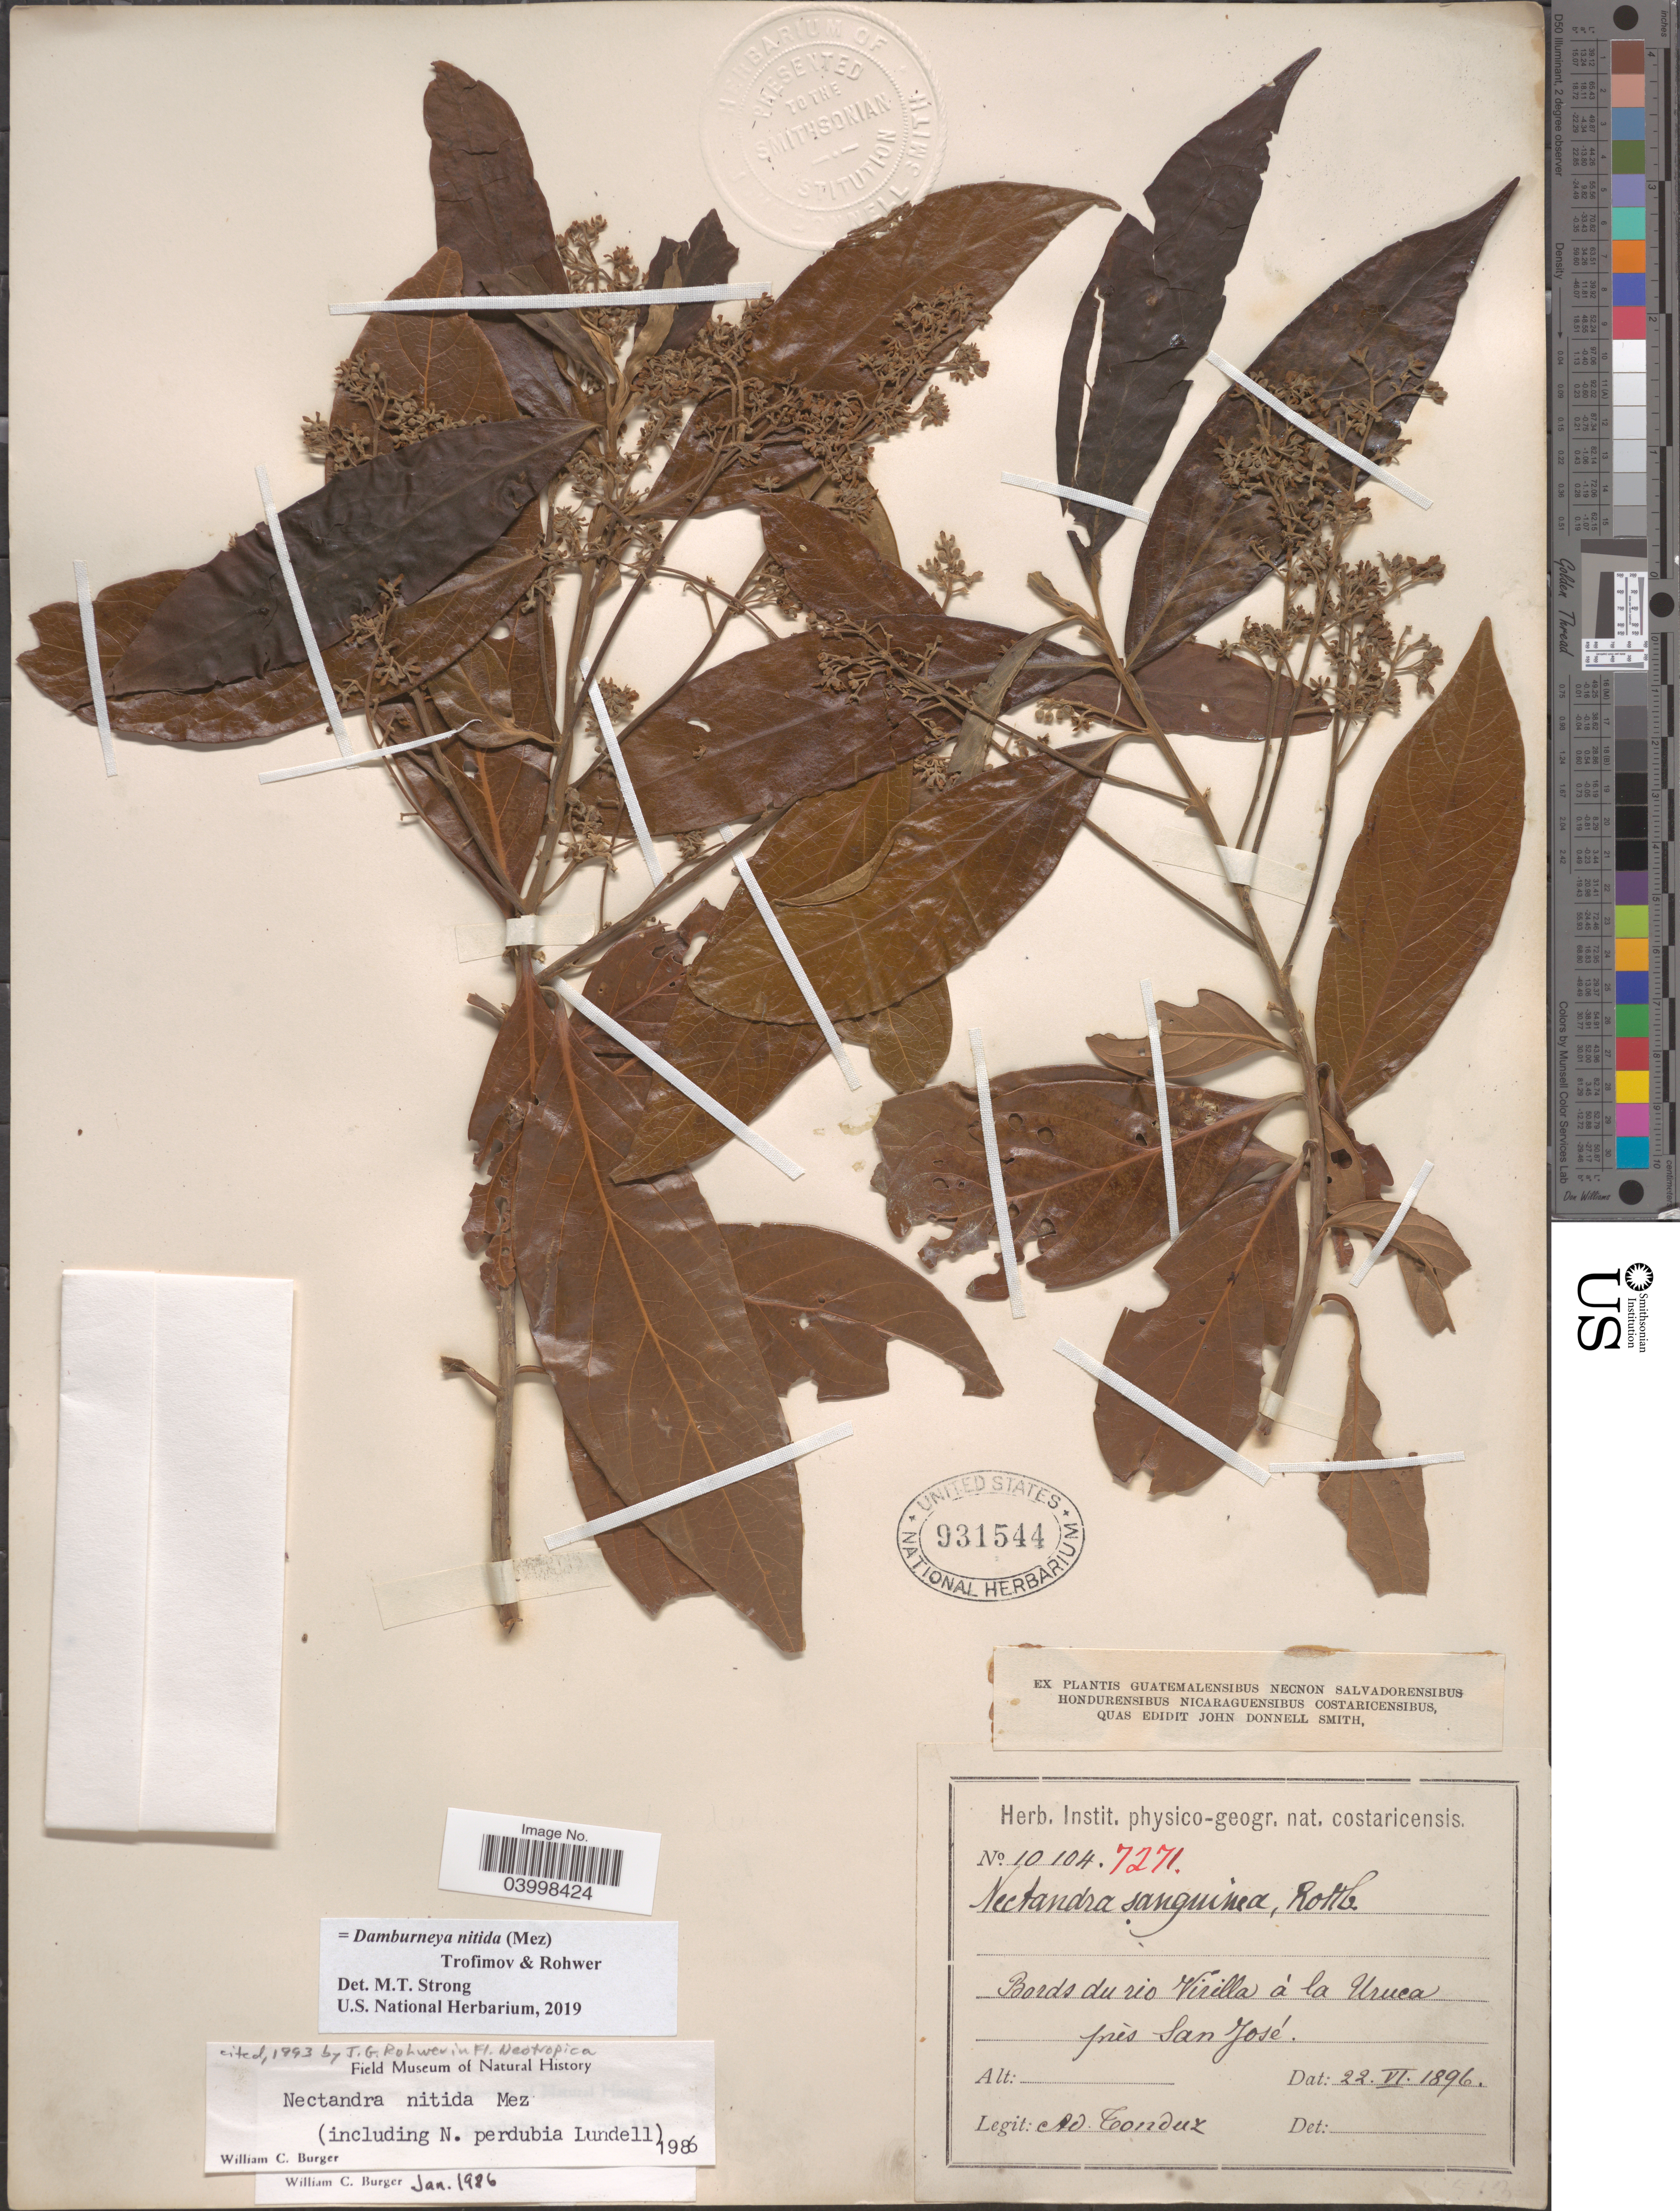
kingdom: Plantae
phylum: Tracheophyta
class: Magnoliopsida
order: Laurales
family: Lauraceae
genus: Damburneya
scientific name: Damburneya nitida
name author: (Mez) Trofimov & Rohwer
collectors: A. Tonduz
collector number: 10104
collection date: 1896-06-22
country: Costa Rica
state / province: San José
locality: Bords du rio Virilla à la Uruca près San José.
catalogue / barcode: US 931544